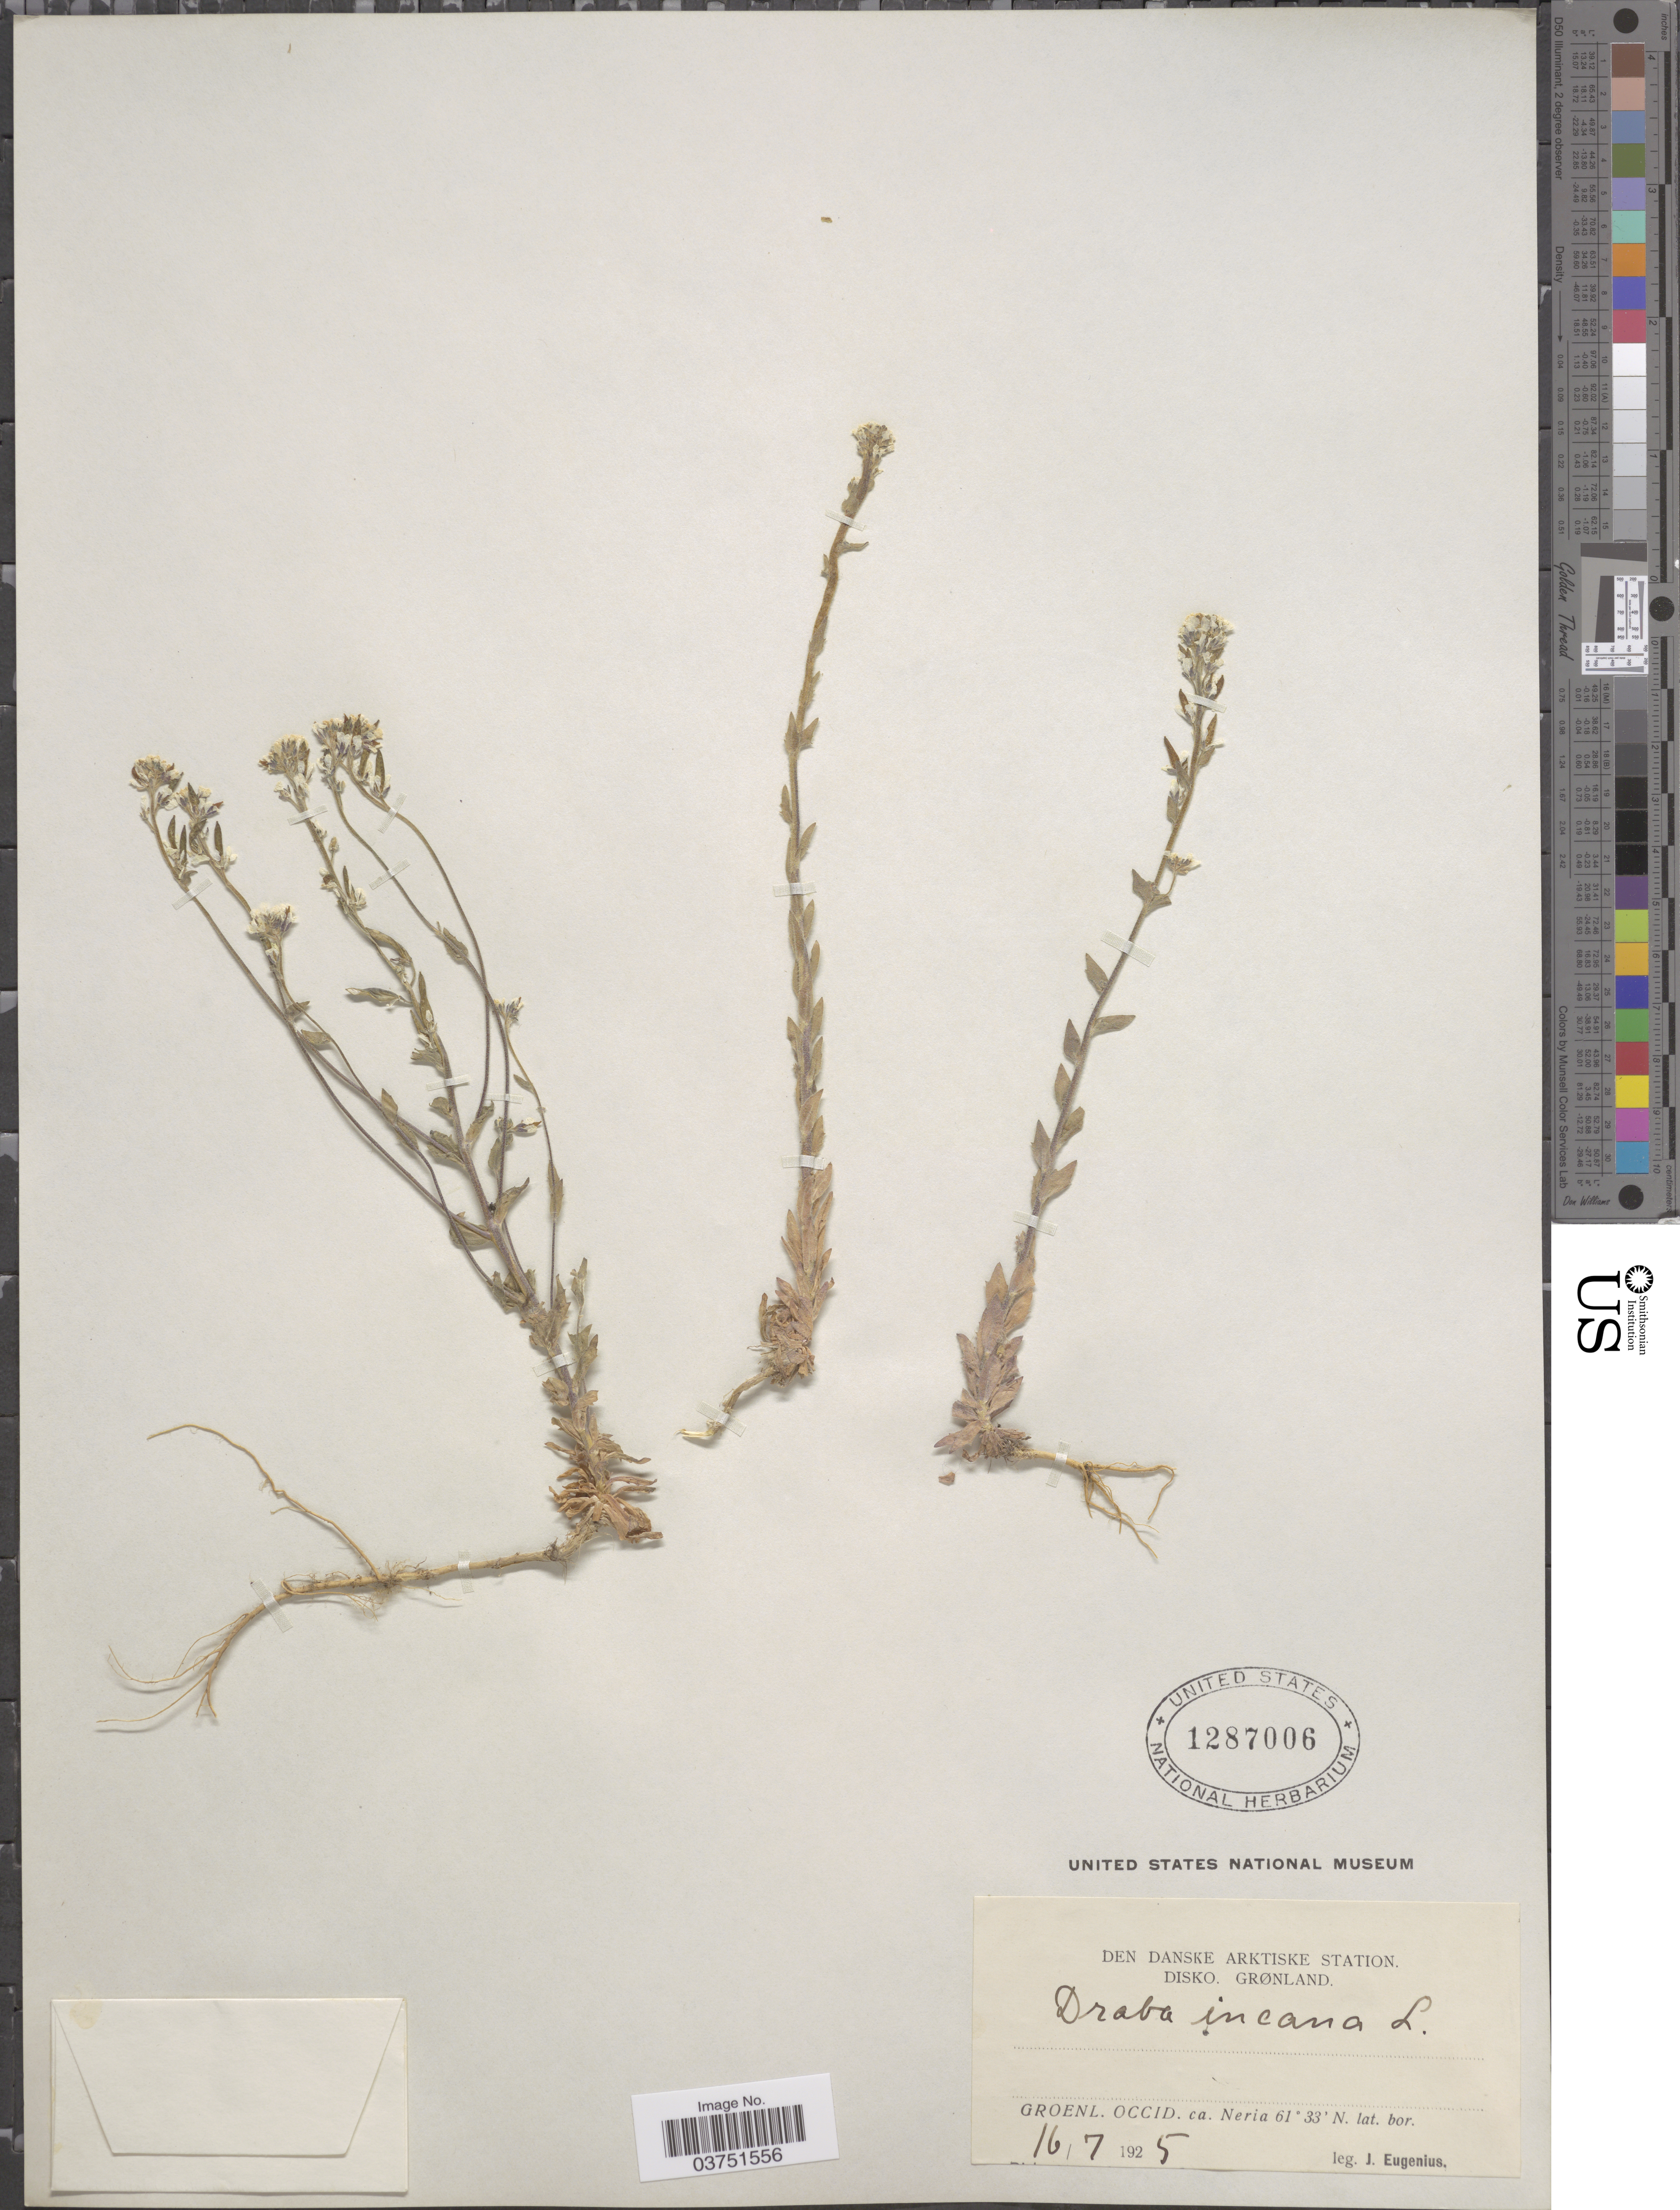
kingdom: Plantae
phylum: Tracheophyta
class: Magnoliopsida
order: Brassicales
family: Brassicaceae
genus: Draba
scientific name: Draba incana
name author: L.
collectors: J. Eugenius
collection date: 1925-07-16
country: Greenland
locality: Den Danske Artkiske Station. Disko Grønland. Groenl. Occid. ca. Neria.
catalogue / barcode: US 1287006